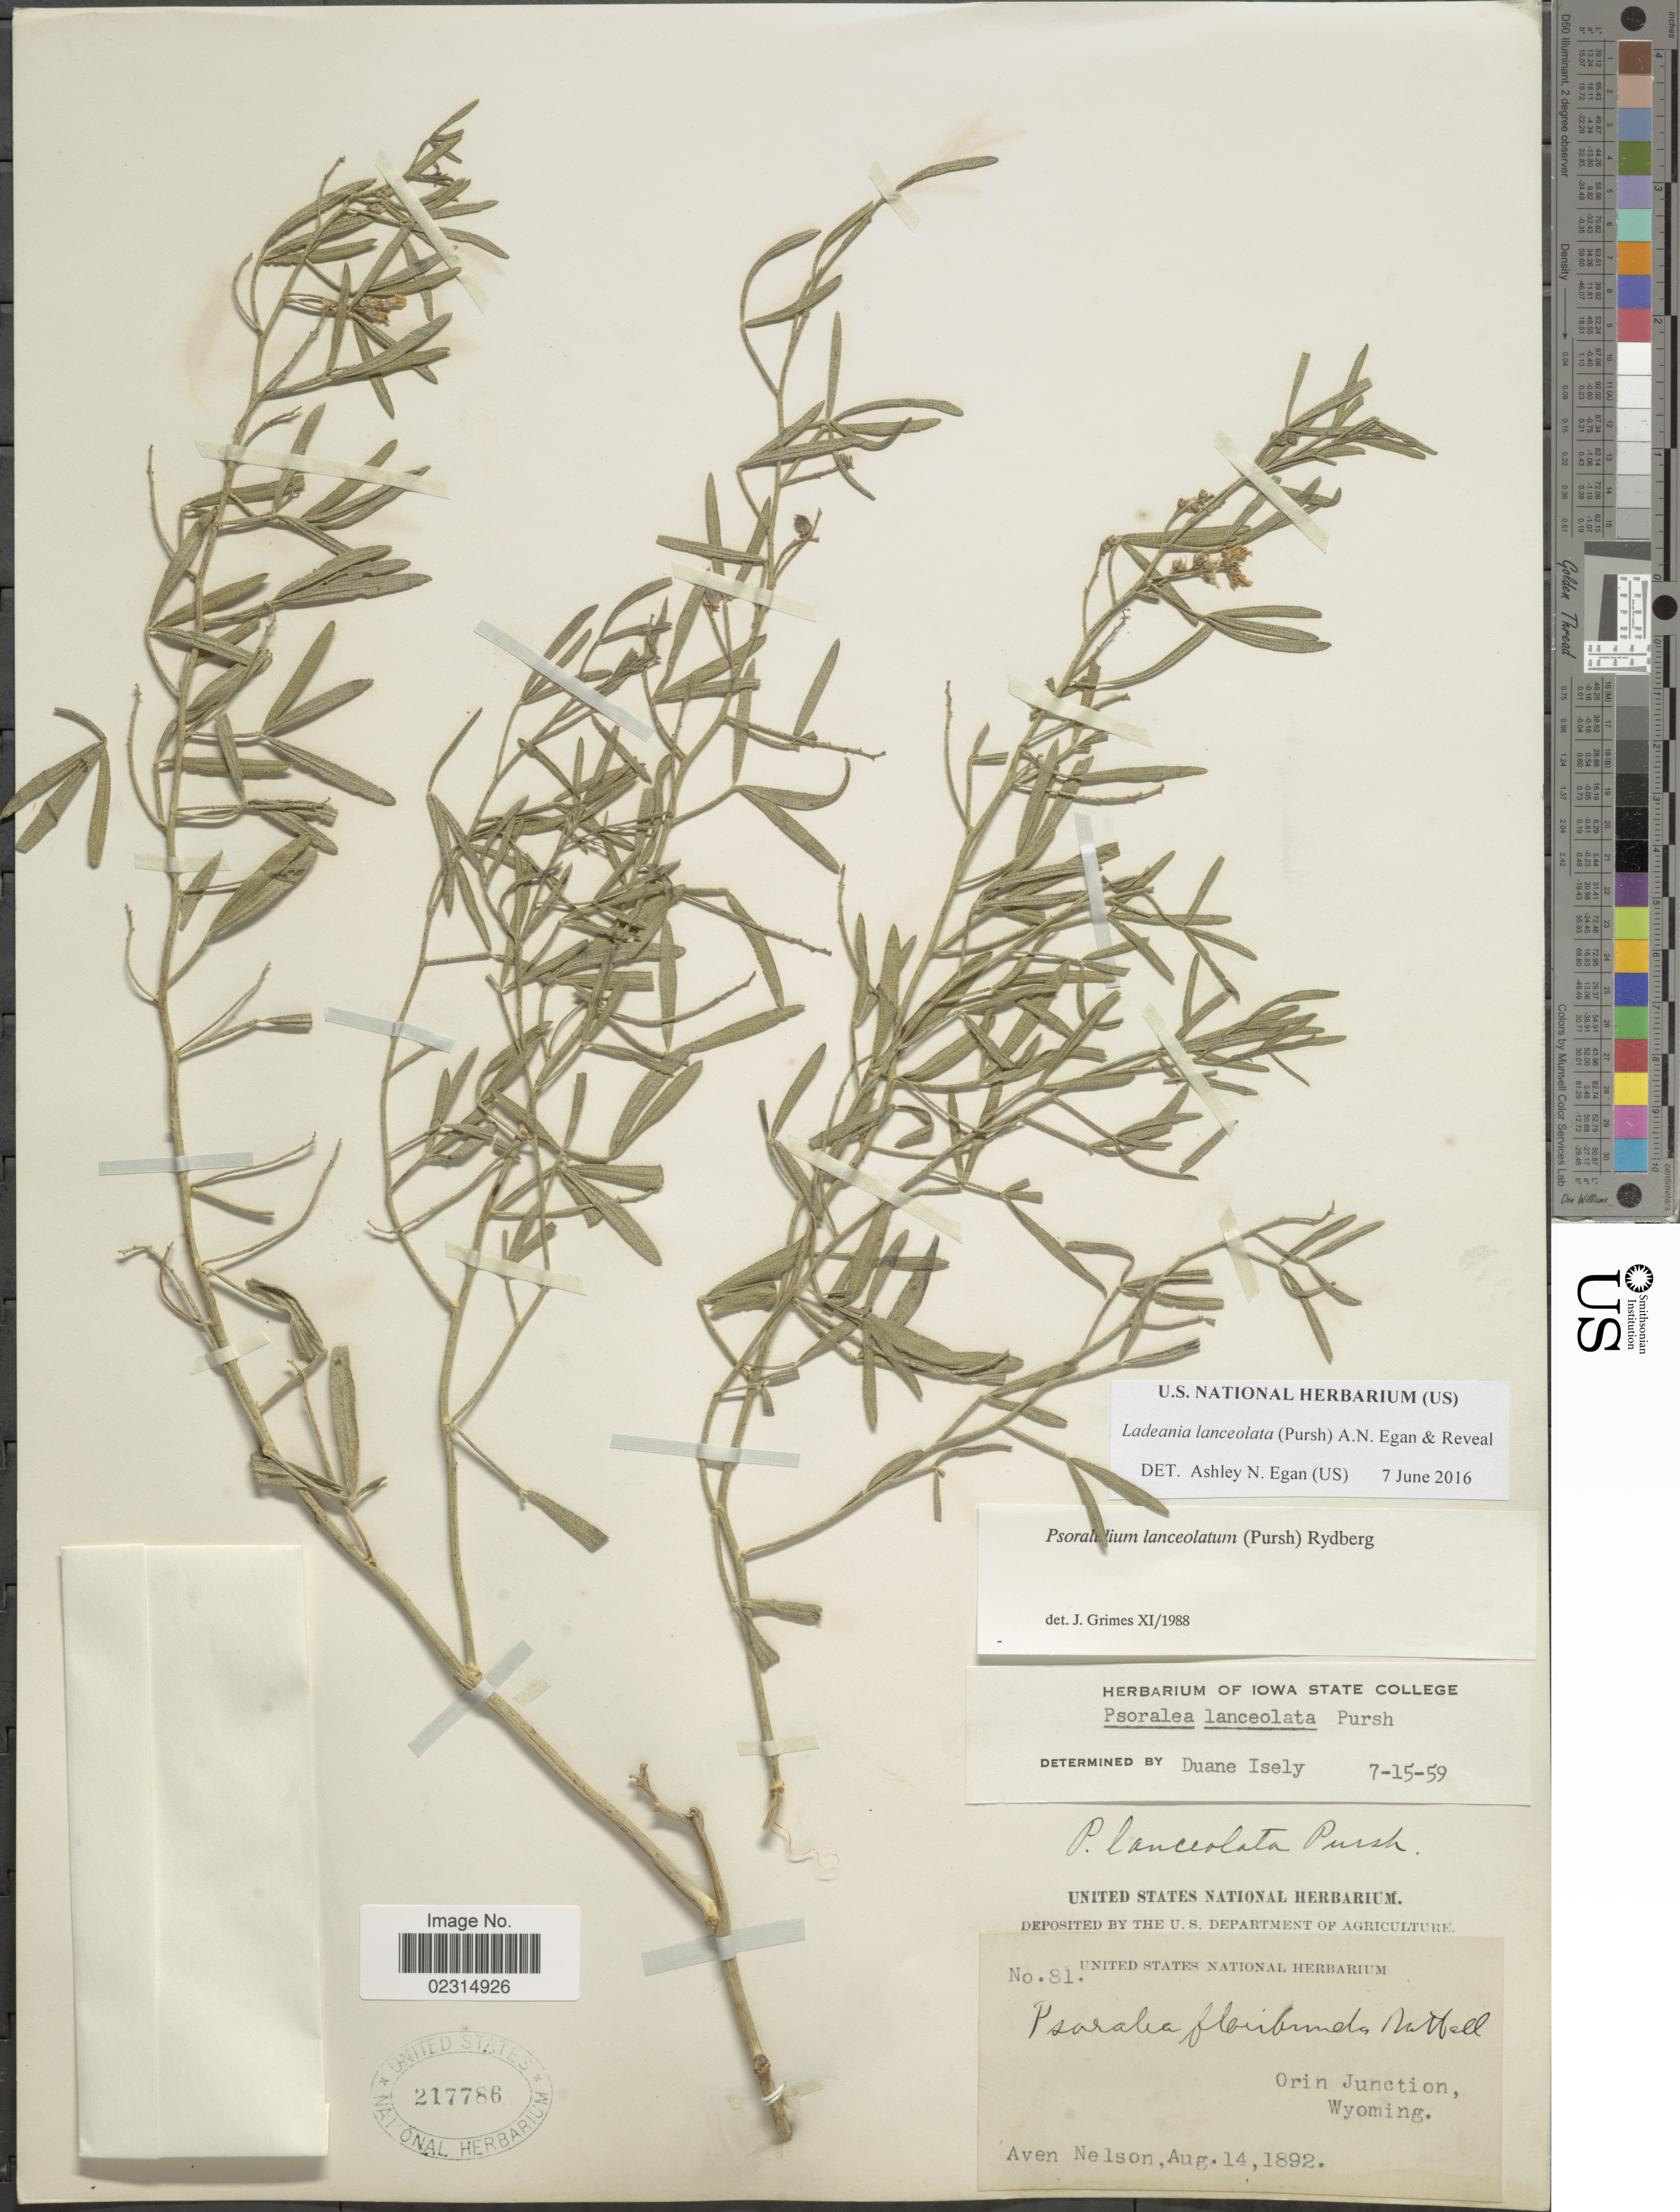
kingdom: Plantae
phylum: Tracheophyta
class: Magnoliopsida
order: Fabales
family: Fabaceae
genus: Ladeania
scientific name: Ladeania lanceolata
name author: (Pursh) A.N. Egan & Reveal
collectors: A. Nelson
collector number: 81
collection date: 1892-08-14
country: United States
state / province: Wyoming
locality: Orin Junction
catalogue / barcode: US 217786